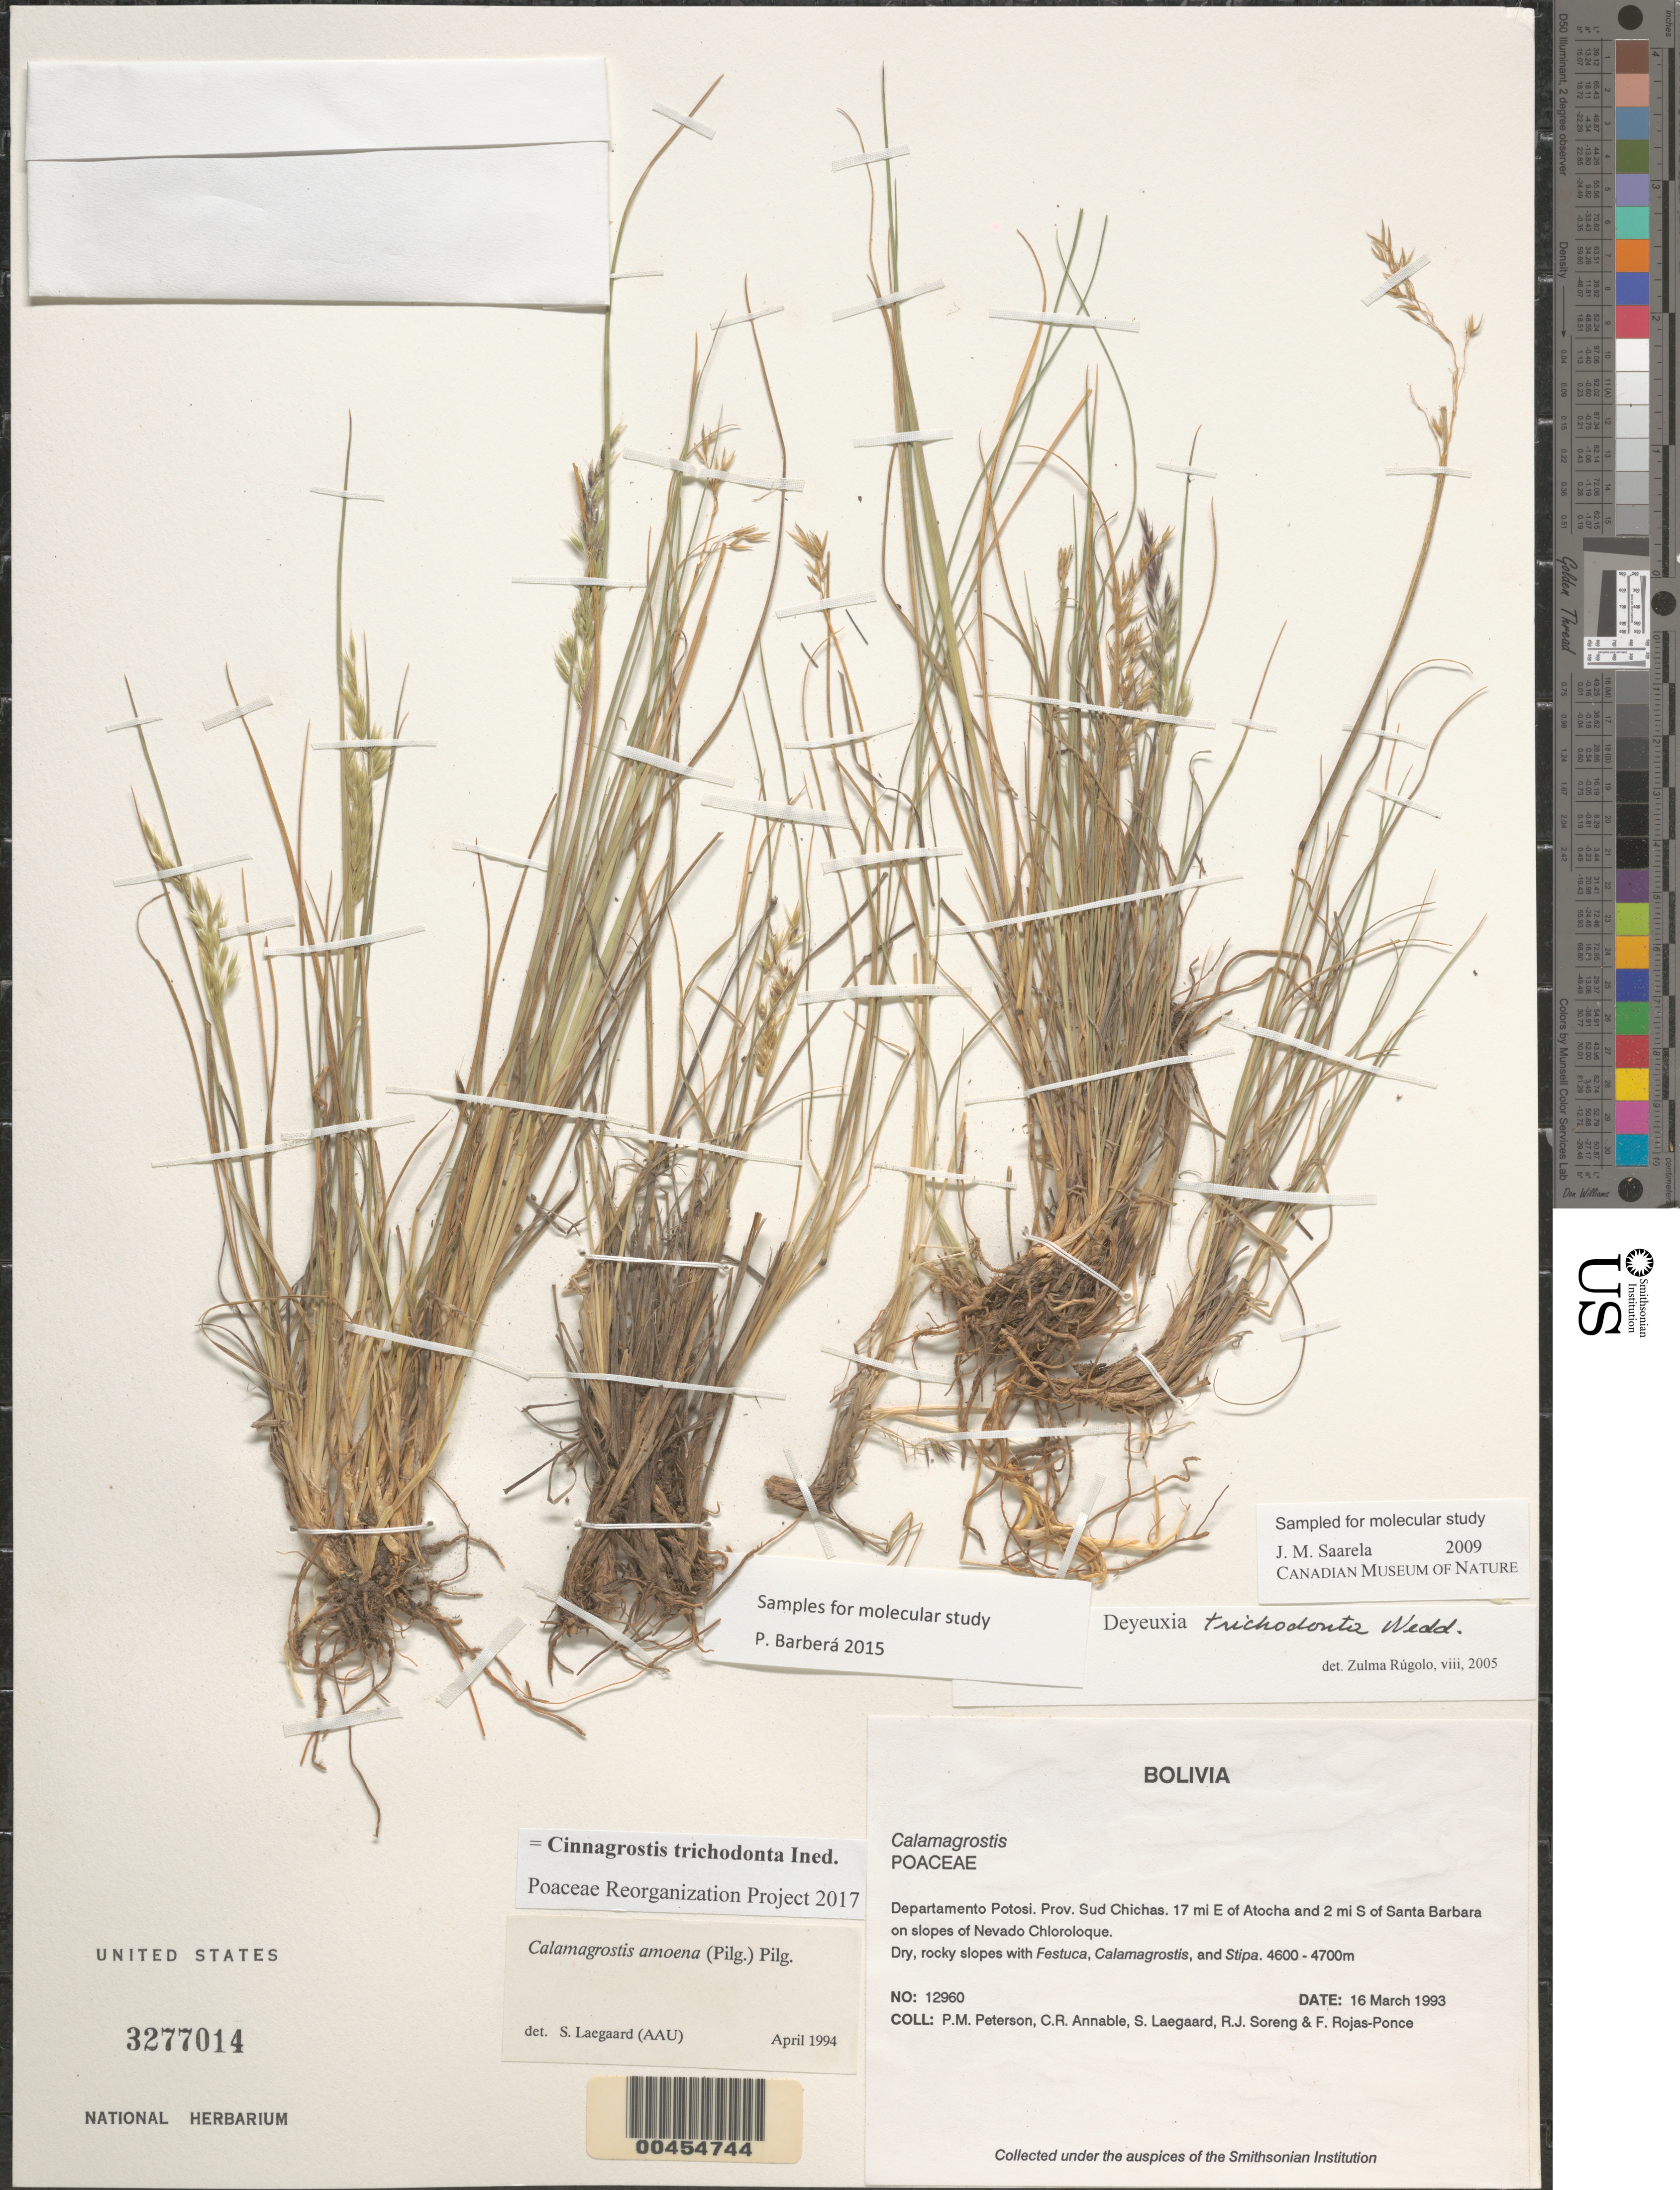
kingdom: Plantae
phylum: Tracheophyta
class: Liliopsida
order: Poales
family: Poaceae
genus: Cinnagrostis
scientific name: Cinnagrostis trichodonta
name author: (Wedd.) P.M. Peterson et al.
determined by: Poaceae Reorganization Project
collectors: P. M. Peterson, C. R. Annable, S. Lægaard, R. J. Soreng & F. Rojas-Ponce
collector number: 12960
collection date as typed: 16 Mar 1993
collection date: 1993-03-16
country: Bolivia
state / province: Potosí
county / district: Sud Chichas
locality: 17 mi E of Atocha and 2 mi S of Santa Barbara on slopes of Nevada Chloroloque.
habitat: Dry, rocky slopes with Festuca, Calamagrostis, and Stipa.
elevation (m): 4600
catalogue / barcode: US 3277014